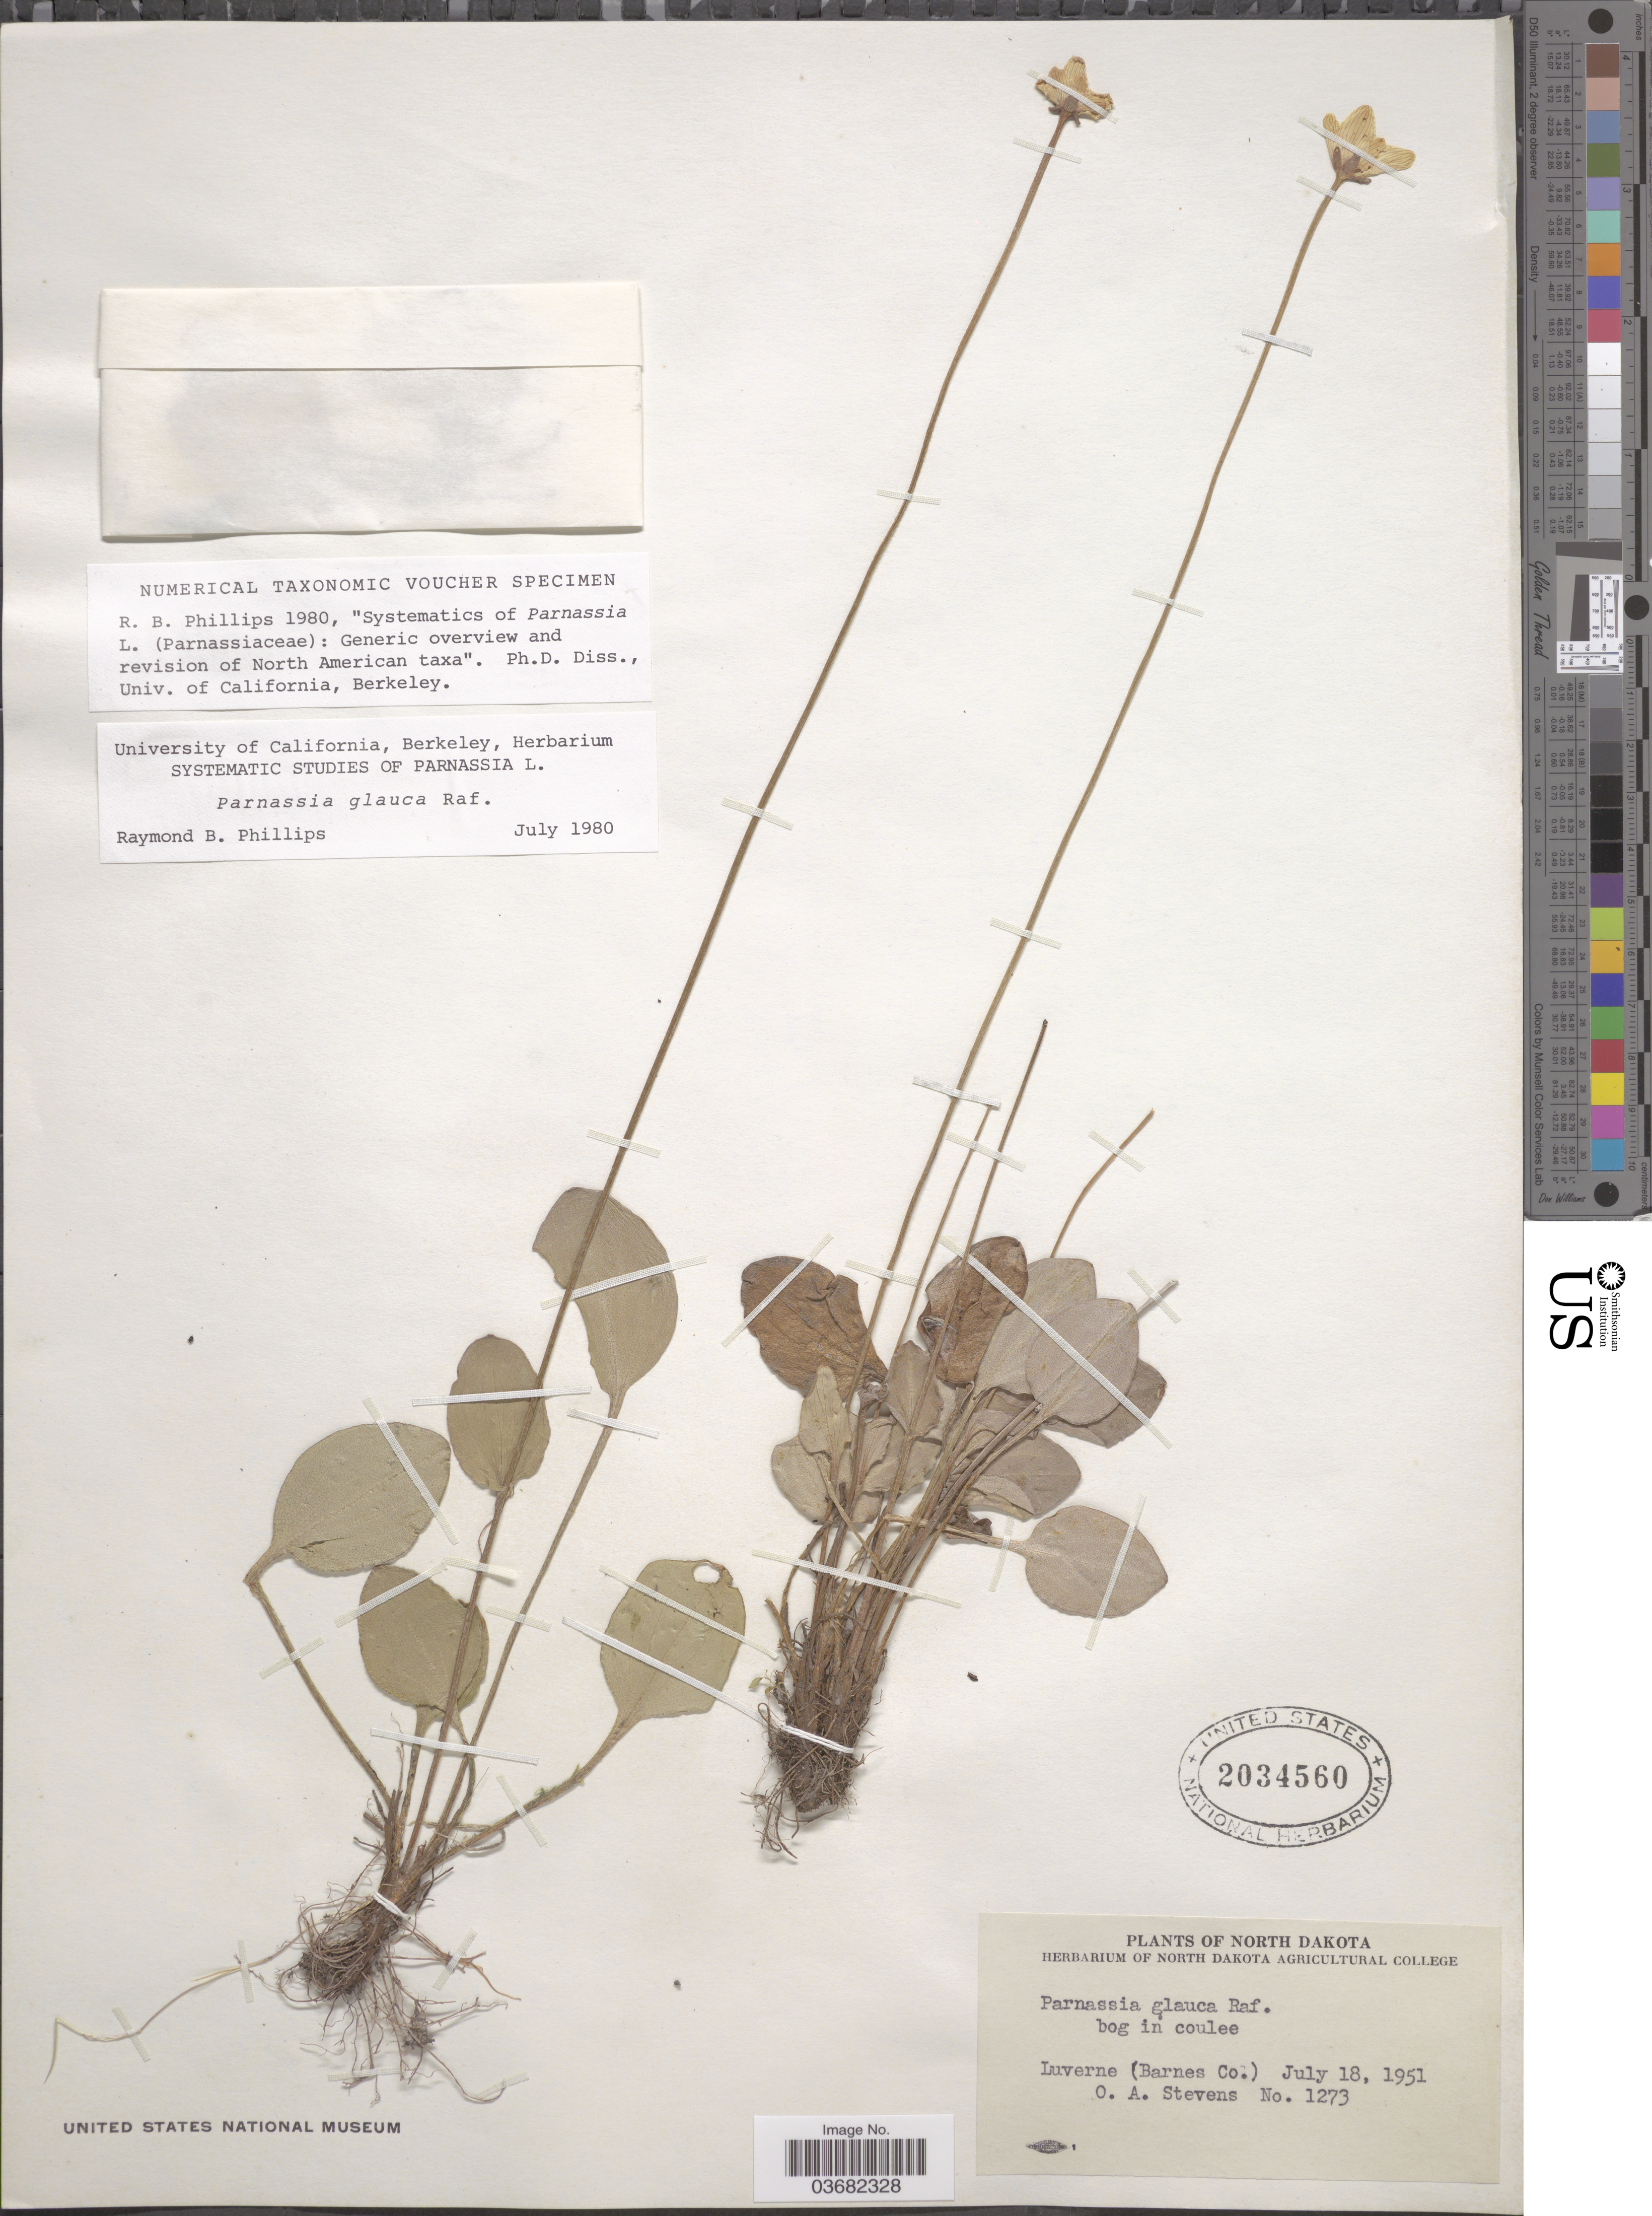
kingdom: Plantae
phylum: Tracheophyta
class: Magnoliopsida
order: Celastrales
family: Parnassiaceae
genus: Parnassia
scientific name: Parnassia glauca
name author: Raf.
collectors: O. A. Stevens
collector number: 1273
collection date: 1951-07-18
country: United States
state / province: North Dakota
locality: Luverne (Barnes Co.).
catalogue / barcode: US 2034560